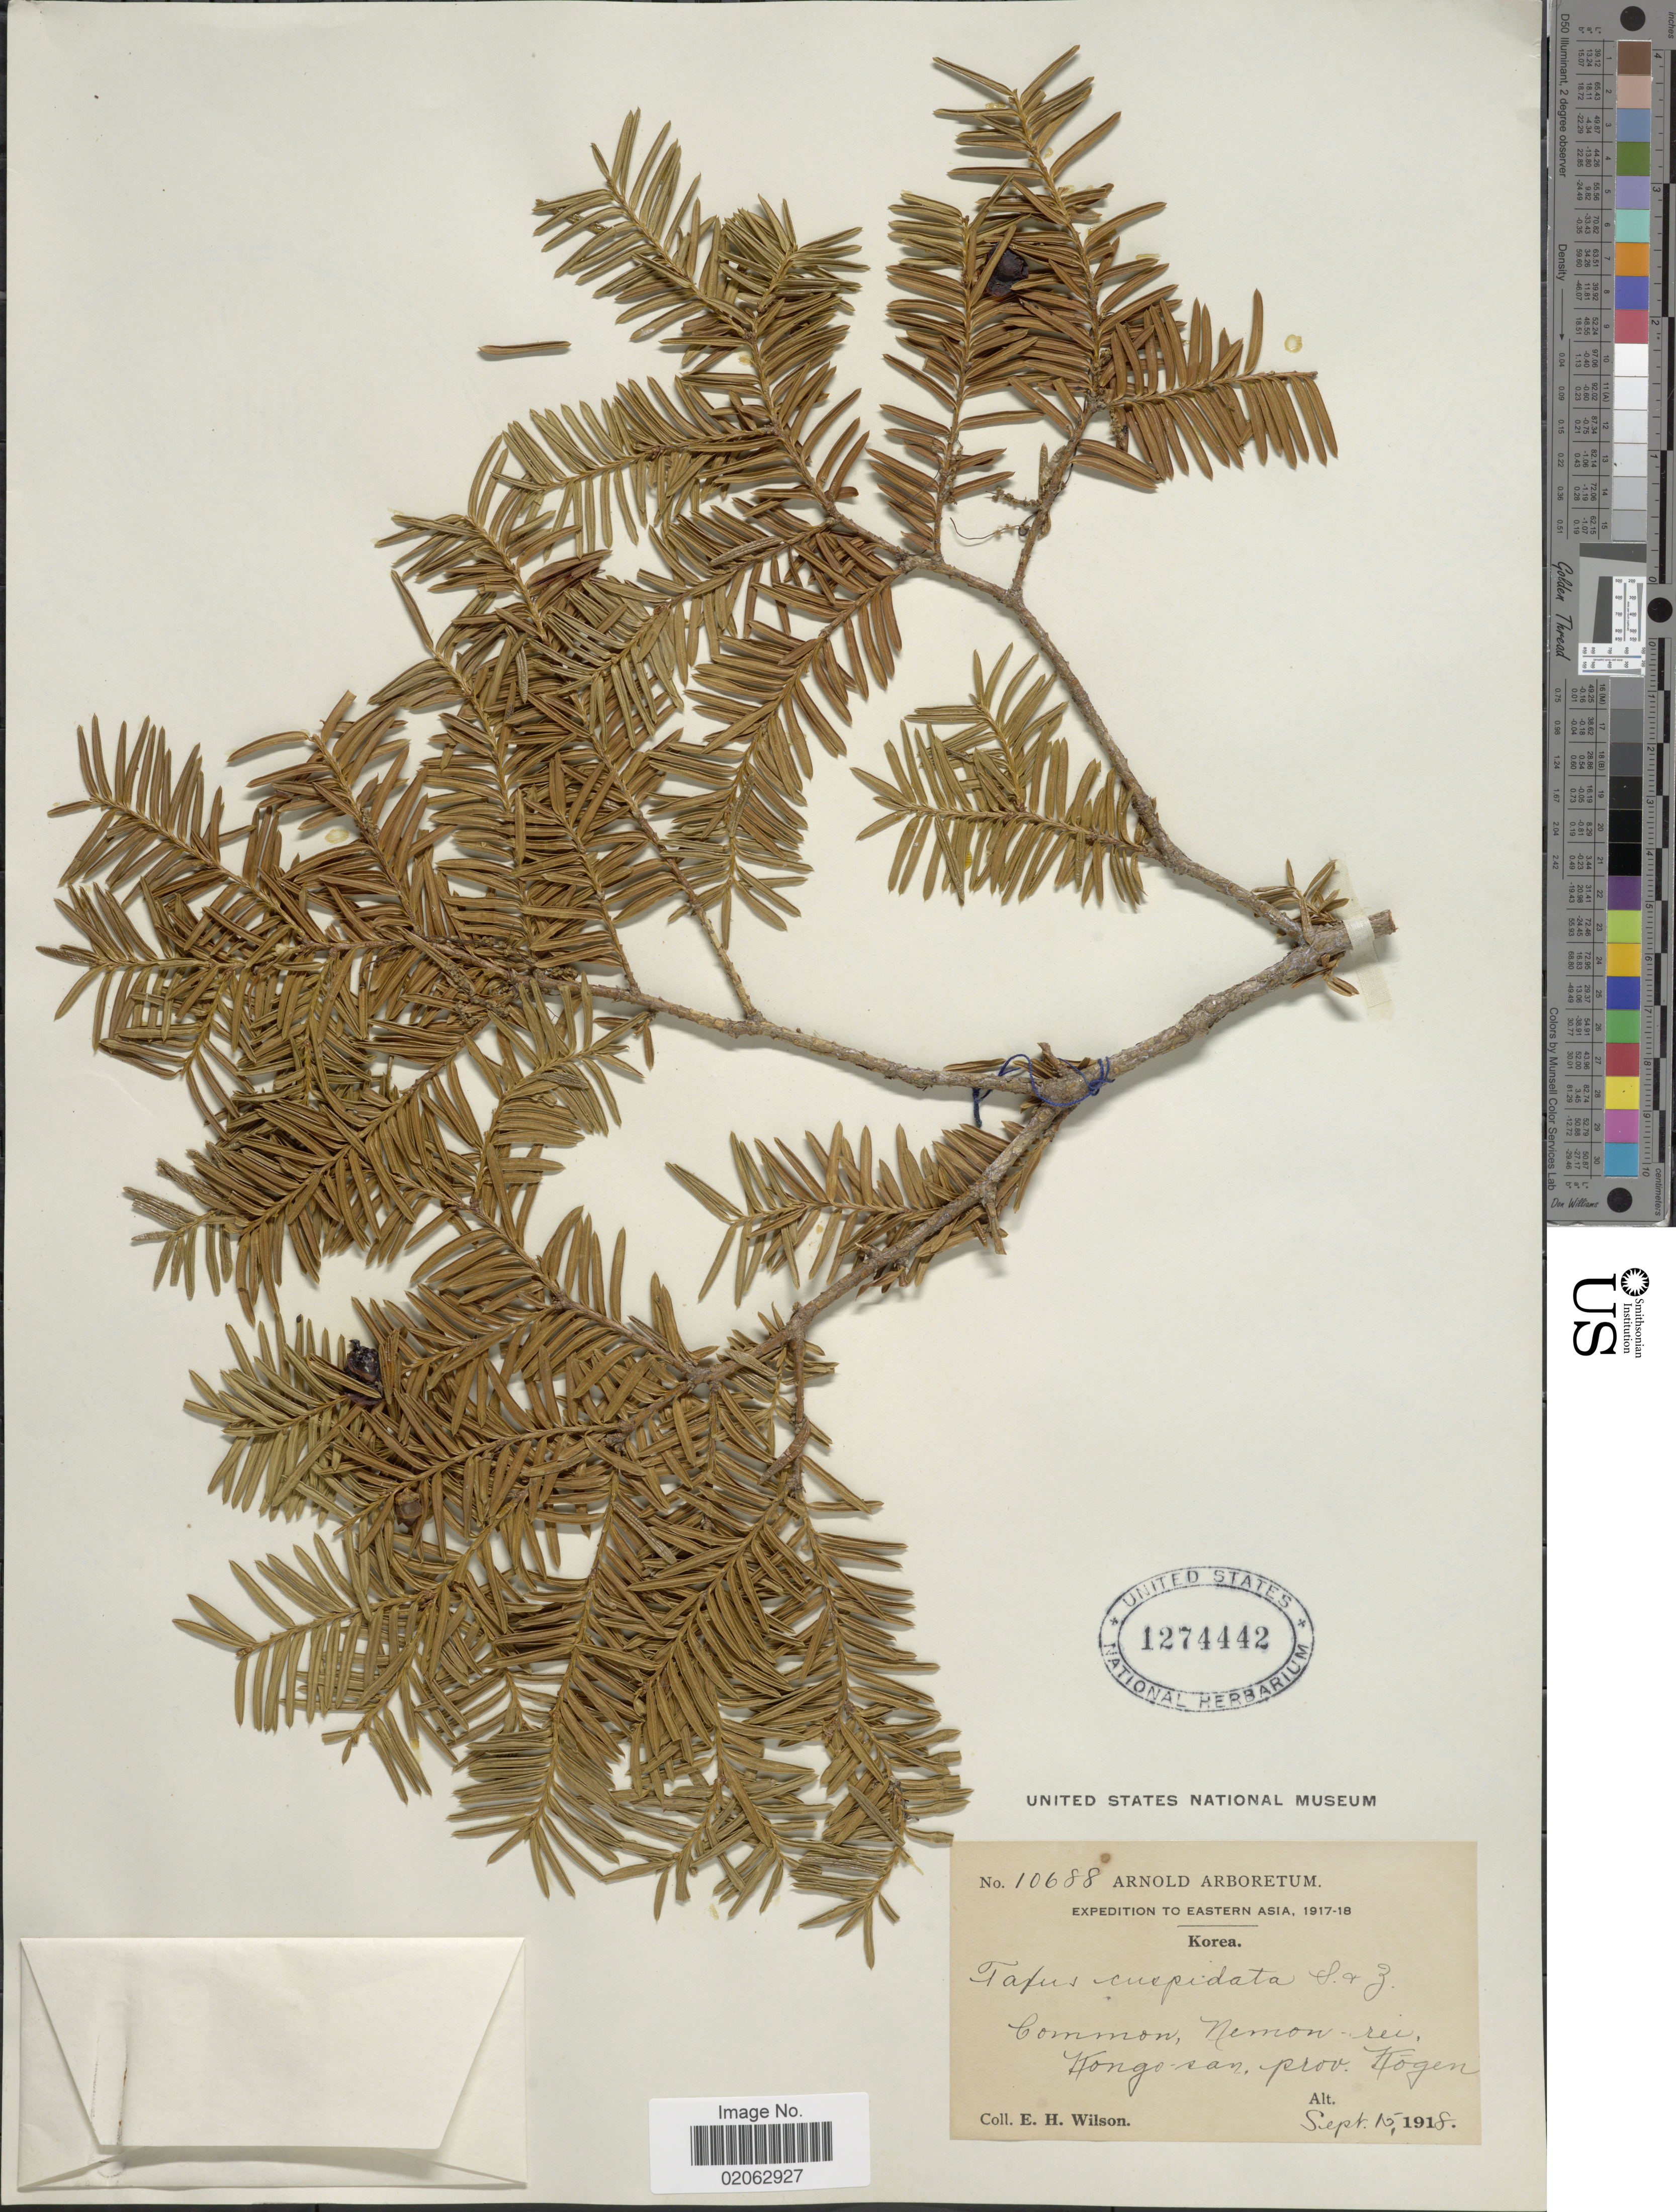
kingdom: Plantae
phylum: Tracheophyta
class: Pinopsida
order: Pinales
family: Taxaceae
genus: Taxus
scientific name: Taxus cuspidata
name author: Siebert & Zucc.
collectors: E. Wilson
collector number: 10688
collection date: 1918-09-15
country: North Korea / South Korea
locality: Nemon-rei, Kongo-san, prov. Kogen.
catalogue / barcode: US 1274442